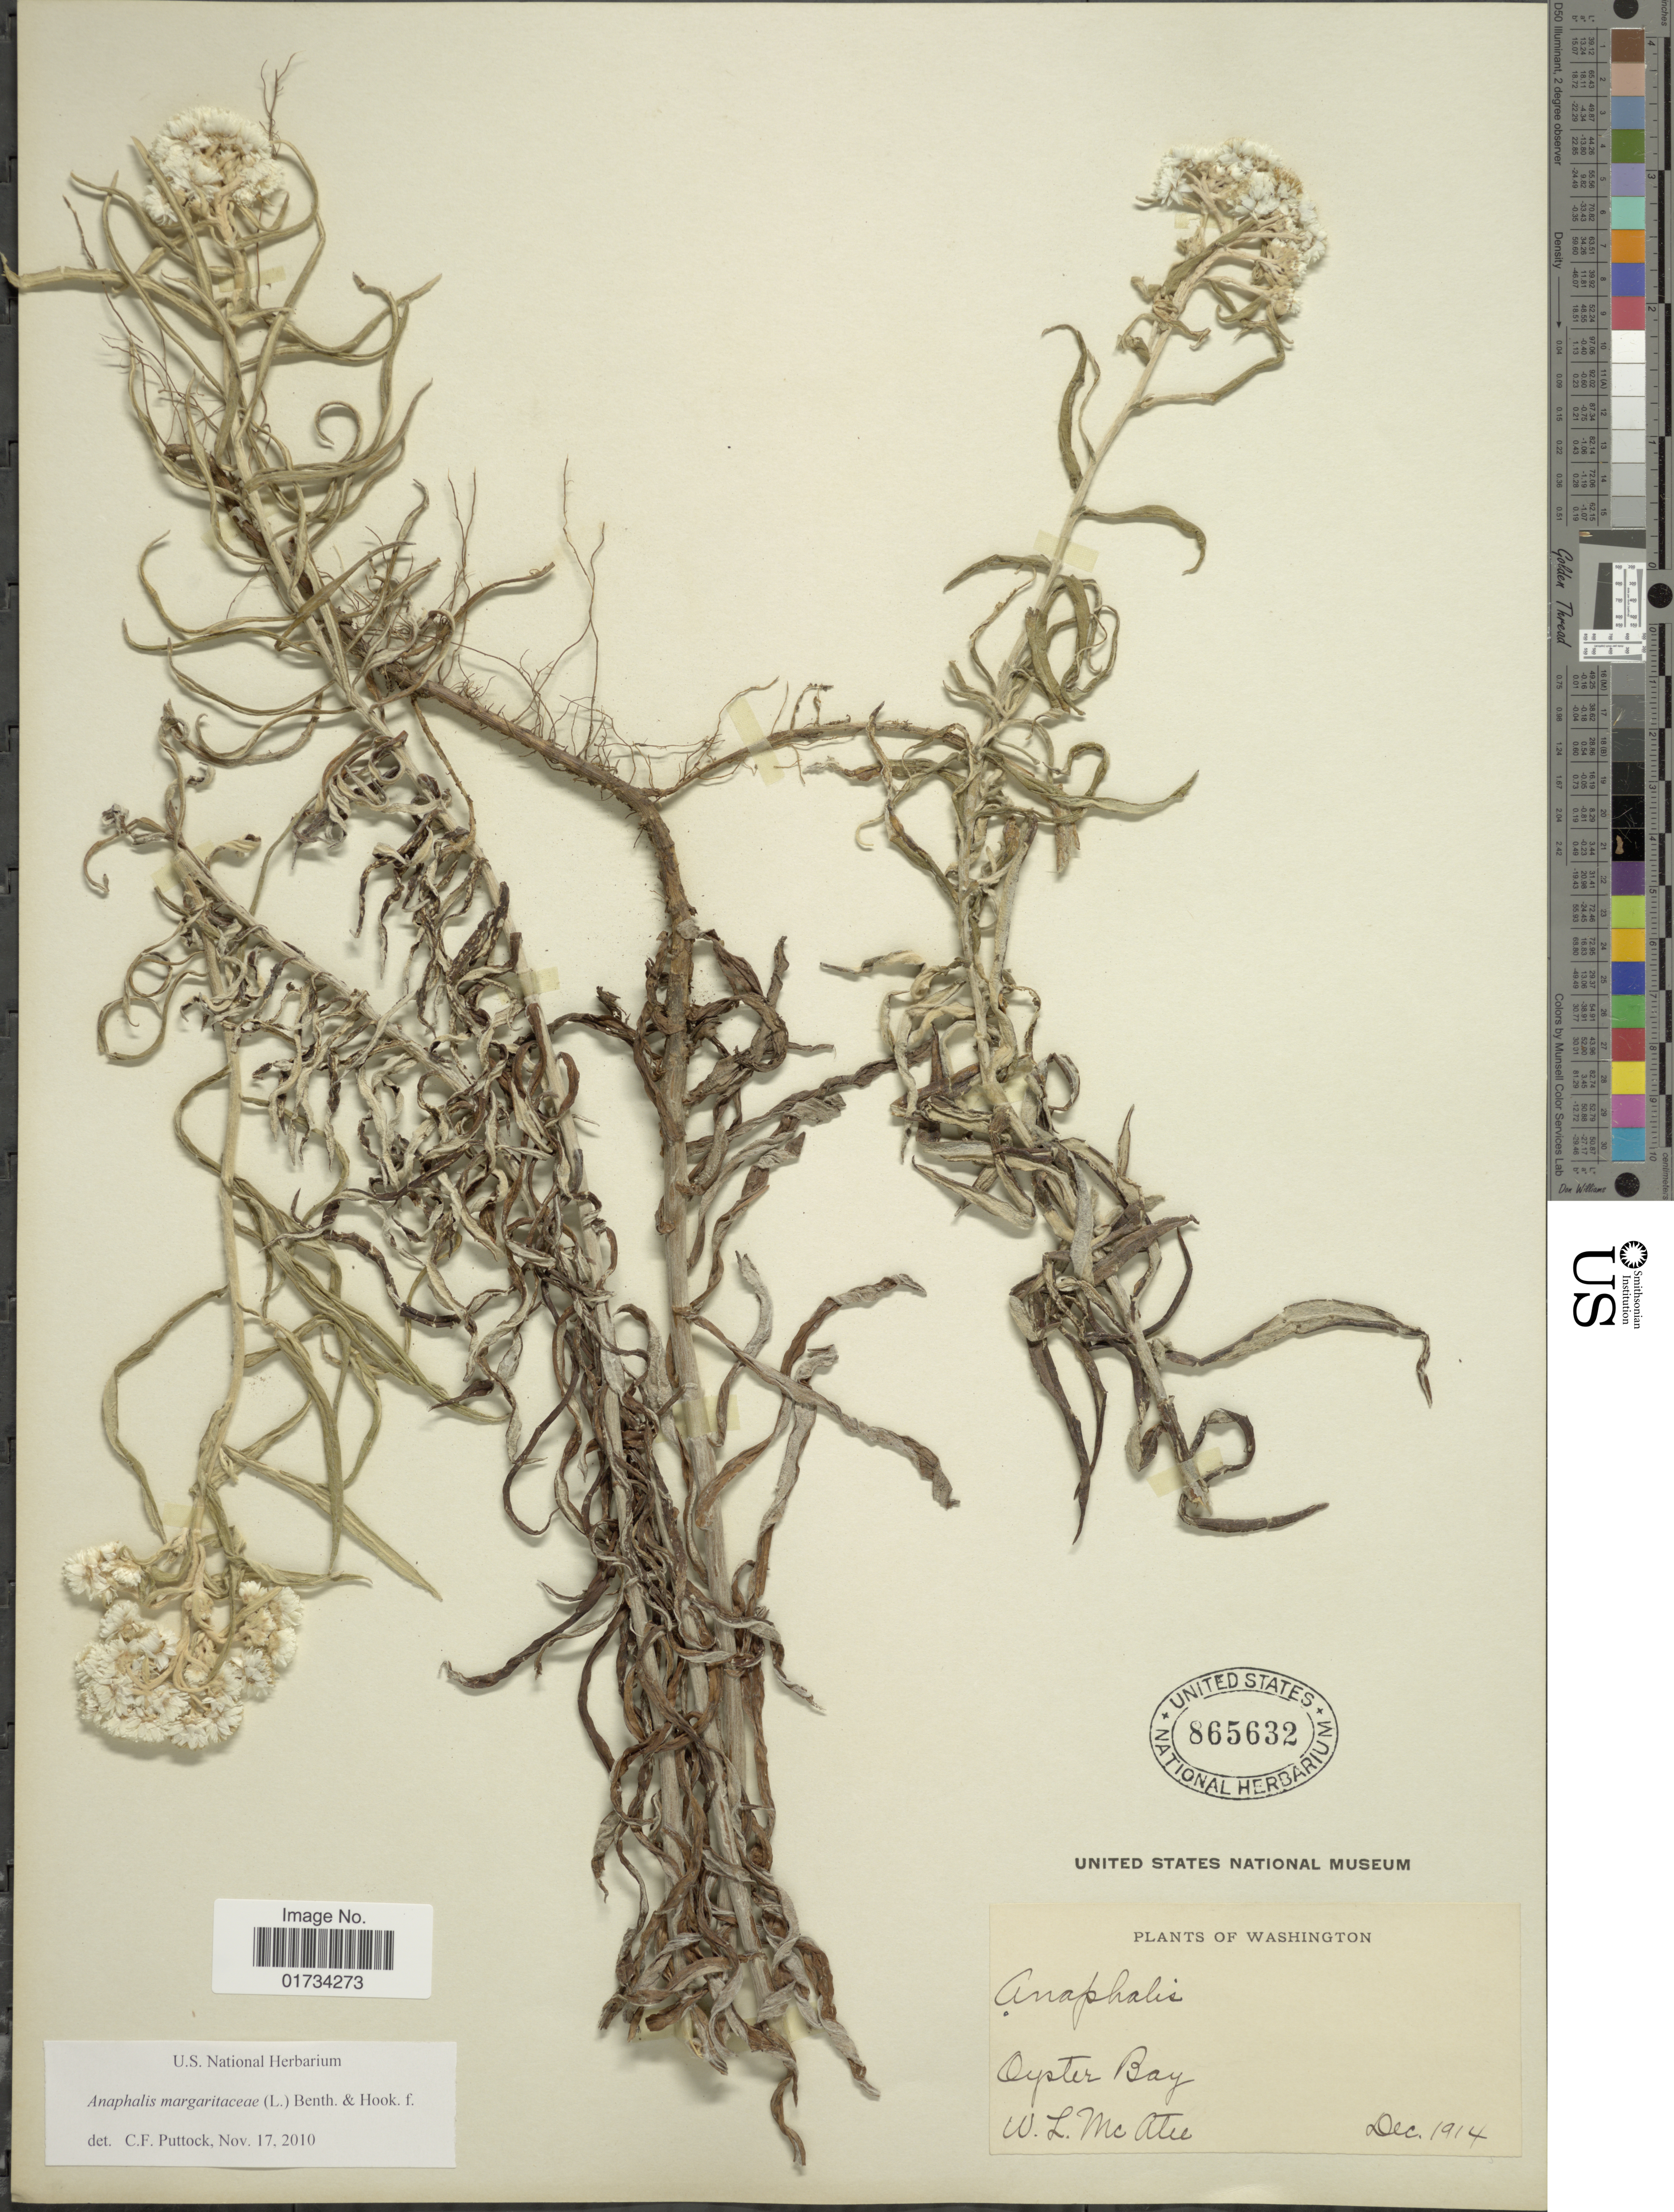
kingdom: Plantae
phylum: Tracheophyta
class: Magnoliopsida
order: Asterales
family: Asteraceae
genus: Anaphalis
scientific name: Anaphalis sp.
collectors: W. McAtee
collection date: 1914-12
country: United States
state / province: Washington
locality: Washington. Oyster Bay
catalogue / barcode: US 865632